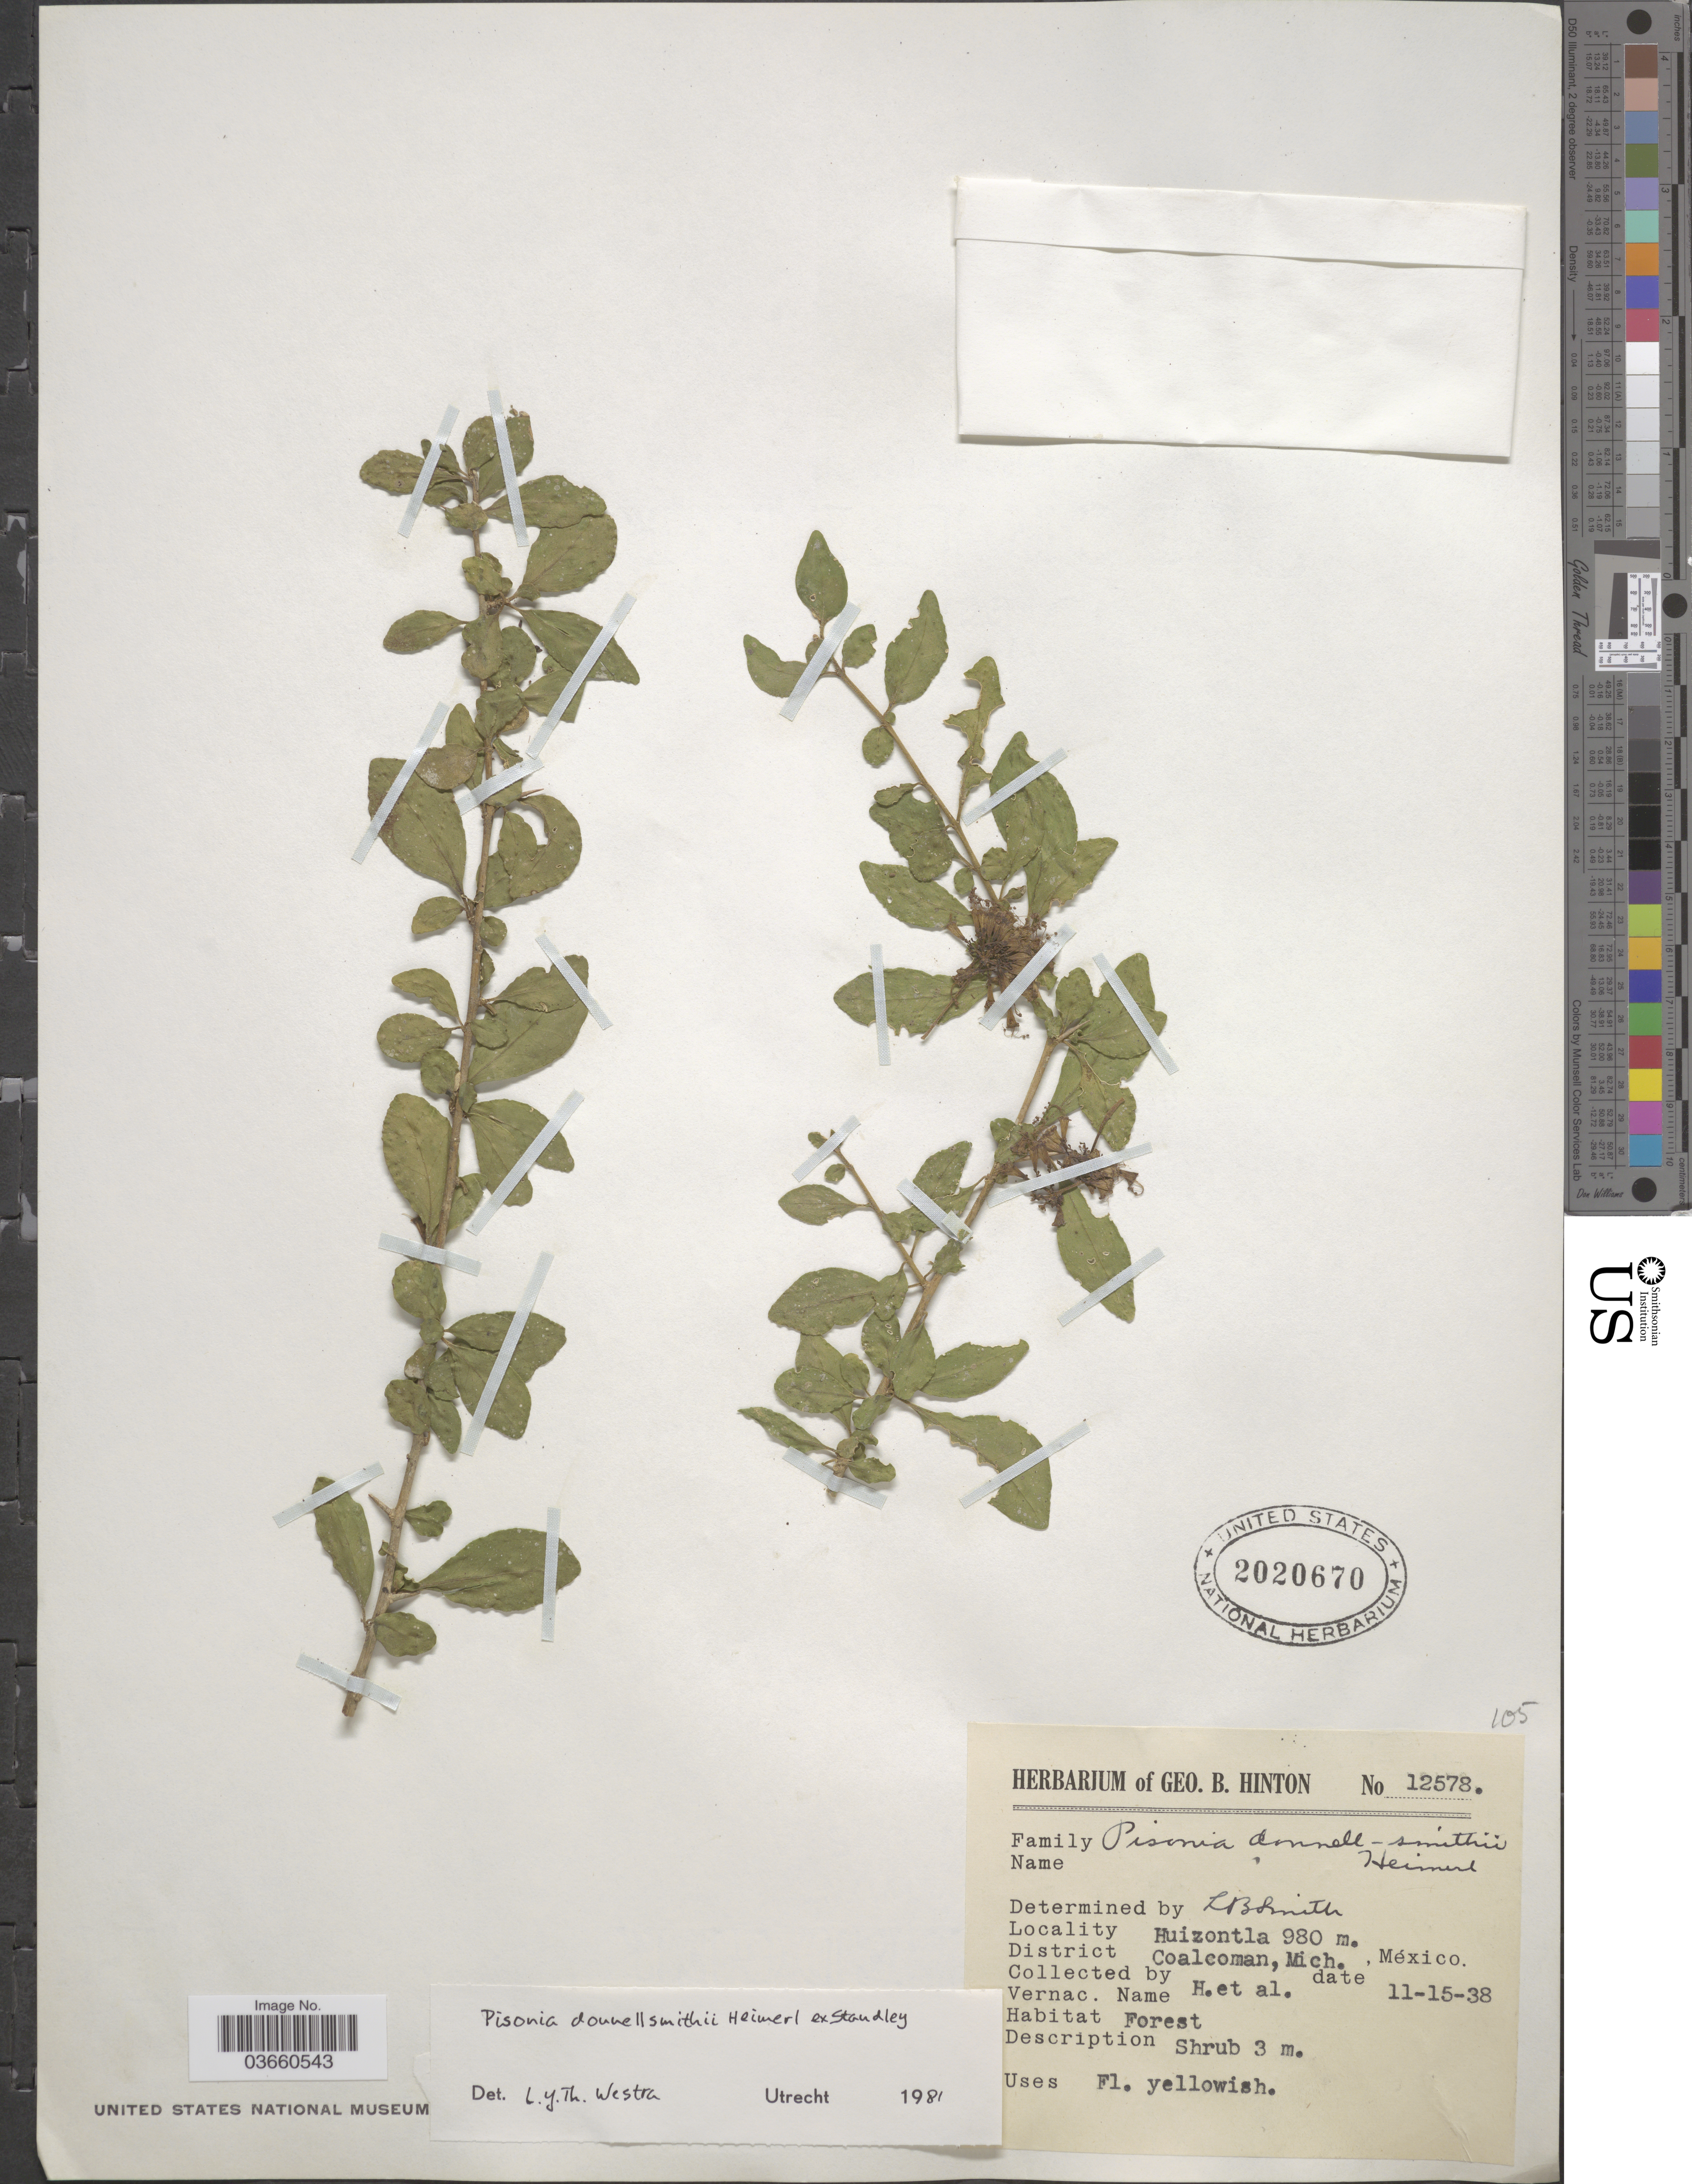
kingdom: Plantae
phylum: Tracheophyta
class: Magnoliopsida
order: Caryophyllales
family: Nyctaginaceae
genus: Pisonia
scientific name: Pisonia donnellsmithii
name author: Heimerl in Standl.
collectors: G. B. Hinton & et al.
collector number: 12578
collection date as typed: Transcribed d/m/y: 15/11/38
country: Mexico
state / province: Michoacán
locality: Huizontla. District Coalcoman.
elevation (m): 980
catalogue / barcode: US 2020670